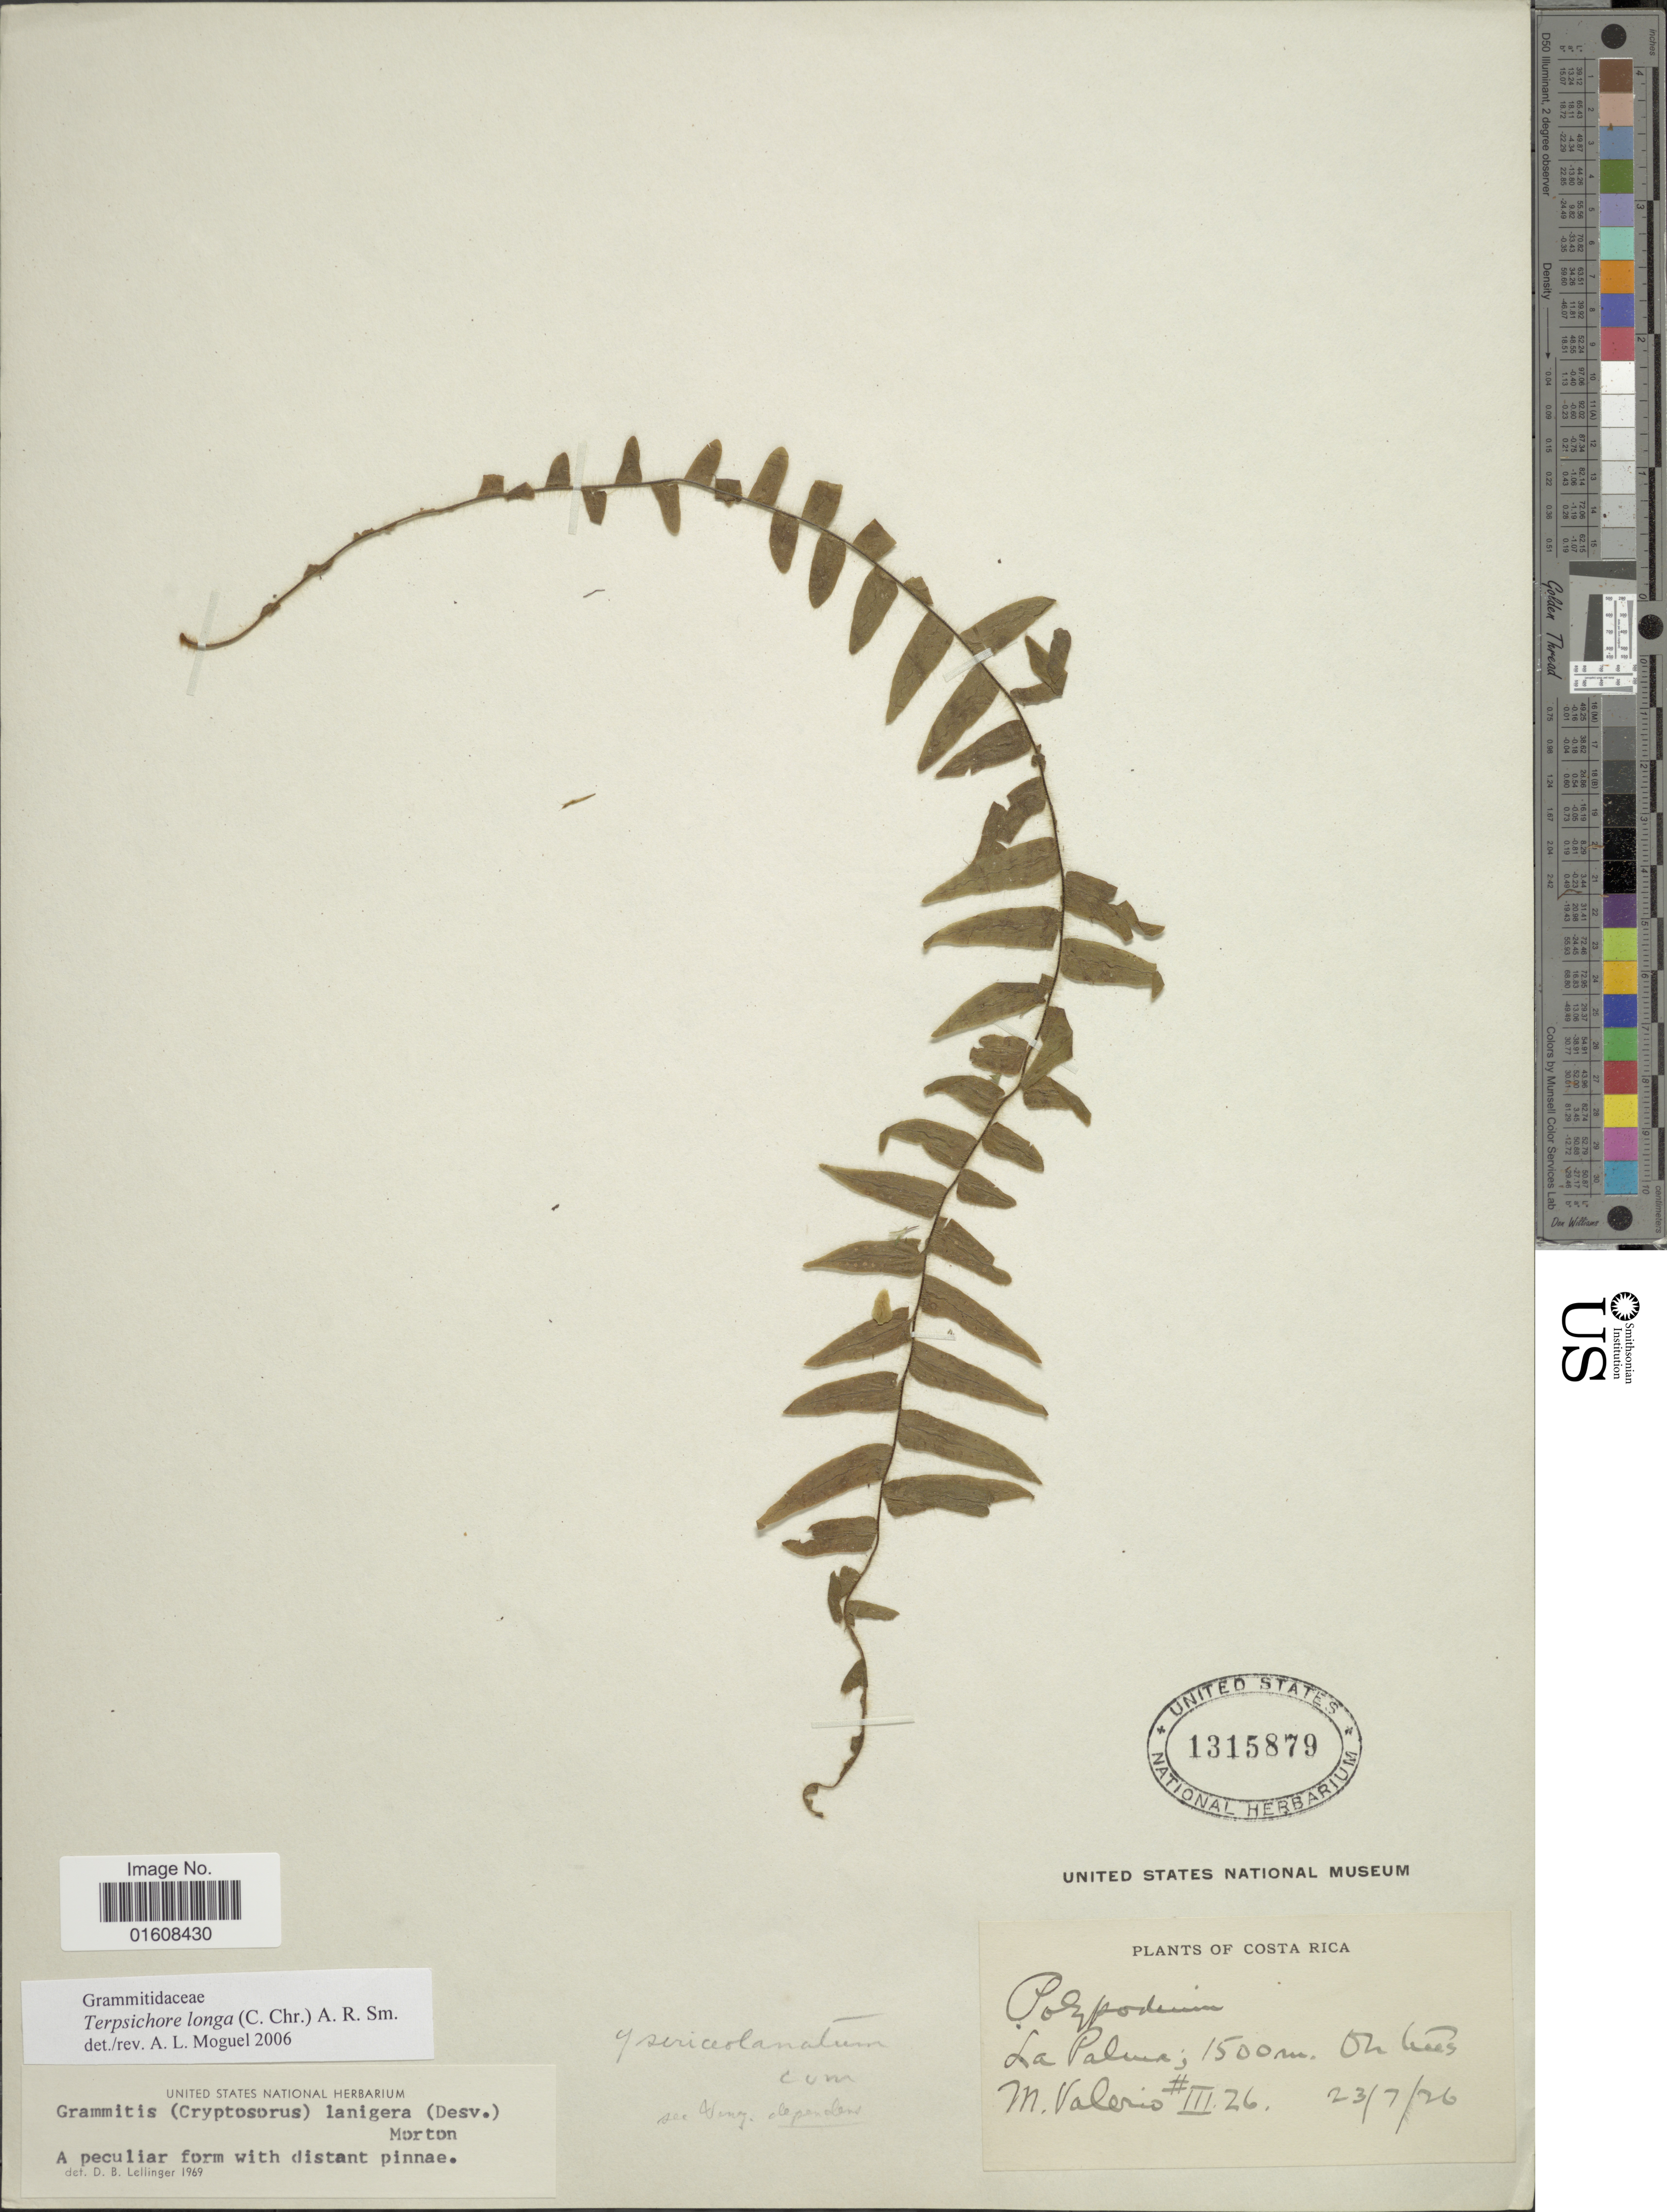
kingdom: Plantae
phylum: Tracheophyta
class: Polypodiopsida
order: Polypodiales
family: Polypodiaceae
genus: Alansmia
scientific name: Alansmia lanigera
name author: (Desv.) Moguel & M. Kessler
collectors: M. Valerio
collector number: III26*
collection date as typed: Transcribed d/m/y: 23/7/26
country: Costa Rica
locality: La Palma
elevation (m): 1500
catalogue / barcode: US 1315879